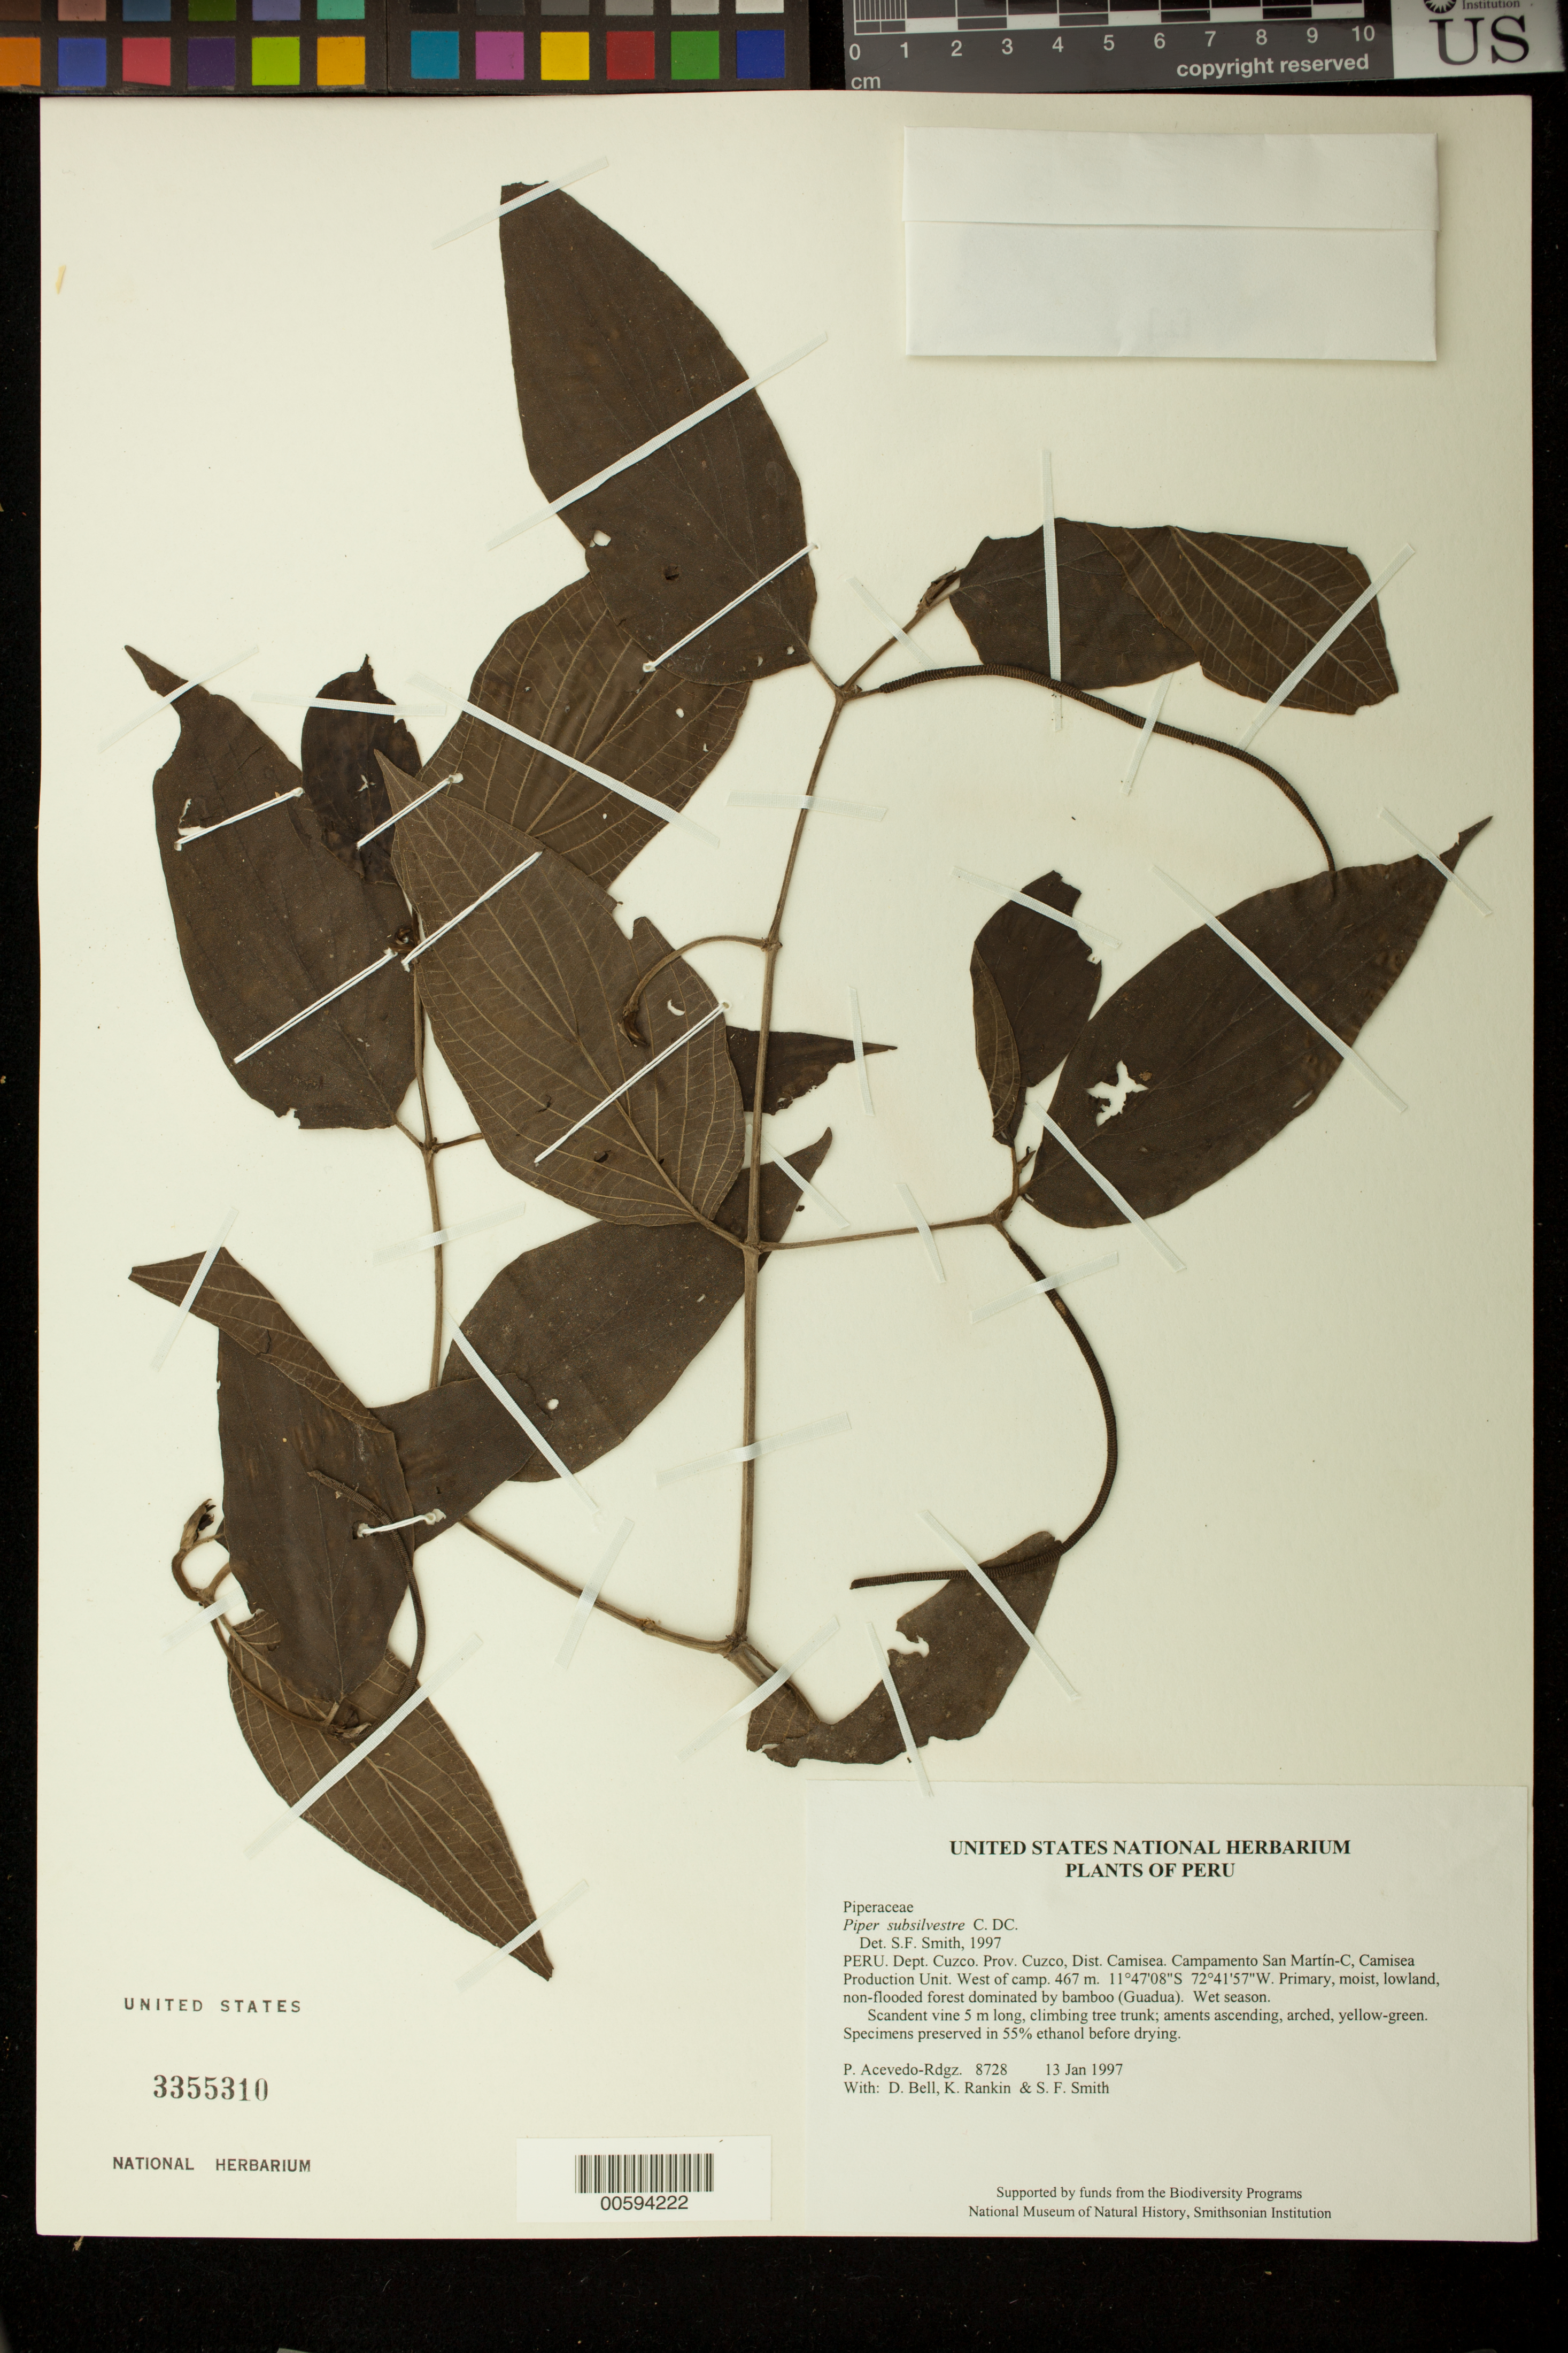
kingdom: Plantae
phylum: Tracheophyta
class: Magnoliopsida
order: Piperales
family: Piperaceae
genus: Piper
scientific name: Piper subsilvestre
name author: C. DC.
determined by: Smith, Stephen F., (US), NMNH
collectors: P. Acevedo-Rodr., D. A. Bell, K. B. Rankin & S.F. Smith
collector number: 8728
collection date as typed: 13 Jan 1997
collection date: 1997-01-13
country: Peru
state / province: Cusco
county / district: Cusco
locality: Districto Camisea, Campamento San Martín-C, Camisea Production Unit. West of camp.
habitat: Primary, moist, lowland, non-flooded forest dominated by bamboo (Guadua). Wet season.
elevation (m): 467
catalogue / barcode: US 3355310